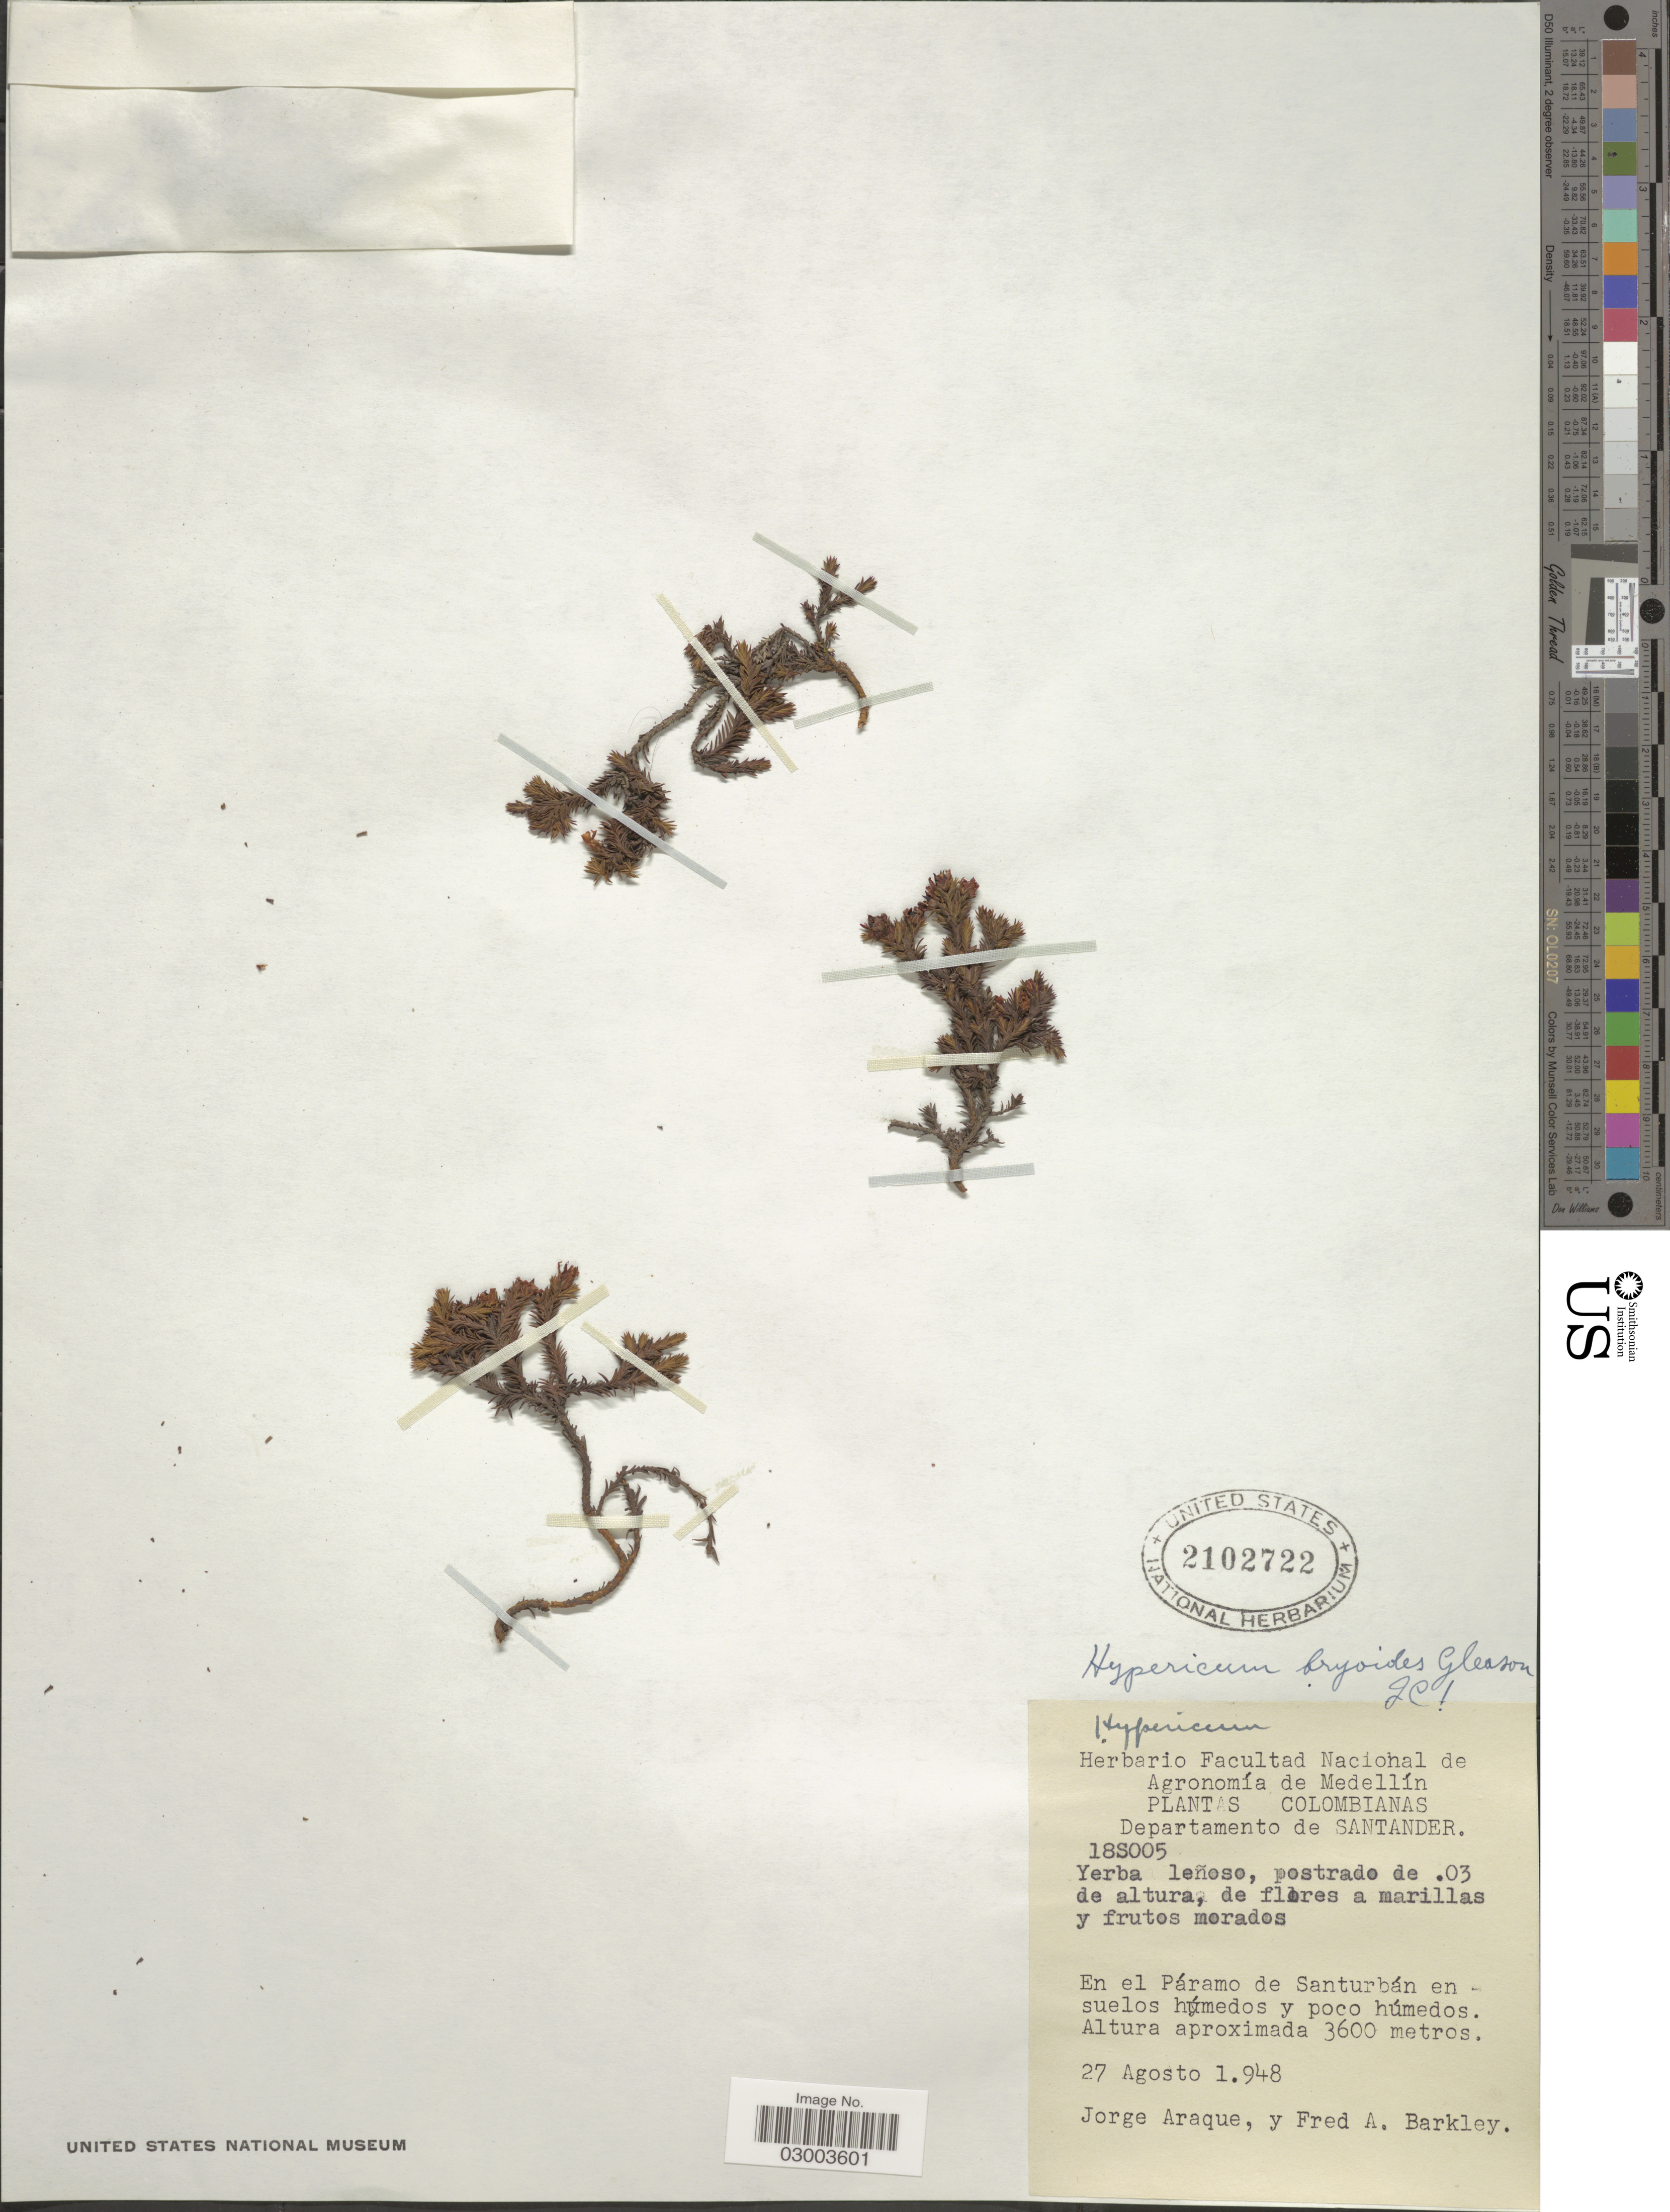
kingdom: Plantae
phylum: Tracheophyta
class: Magnoliopsida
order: Malpighiales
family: Hypericaceae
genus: Hypericum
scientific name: Hypericum bryoides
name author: Gleason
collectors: J. Araque & F. A. Barkley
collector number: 18S005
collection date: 1948-08-27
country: Colombia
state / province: Santander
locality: Departamento de Santander. En el Páramo de Santurbán en suelos humedos y poco húmedos.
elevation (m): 3600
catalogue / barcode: US 2102722